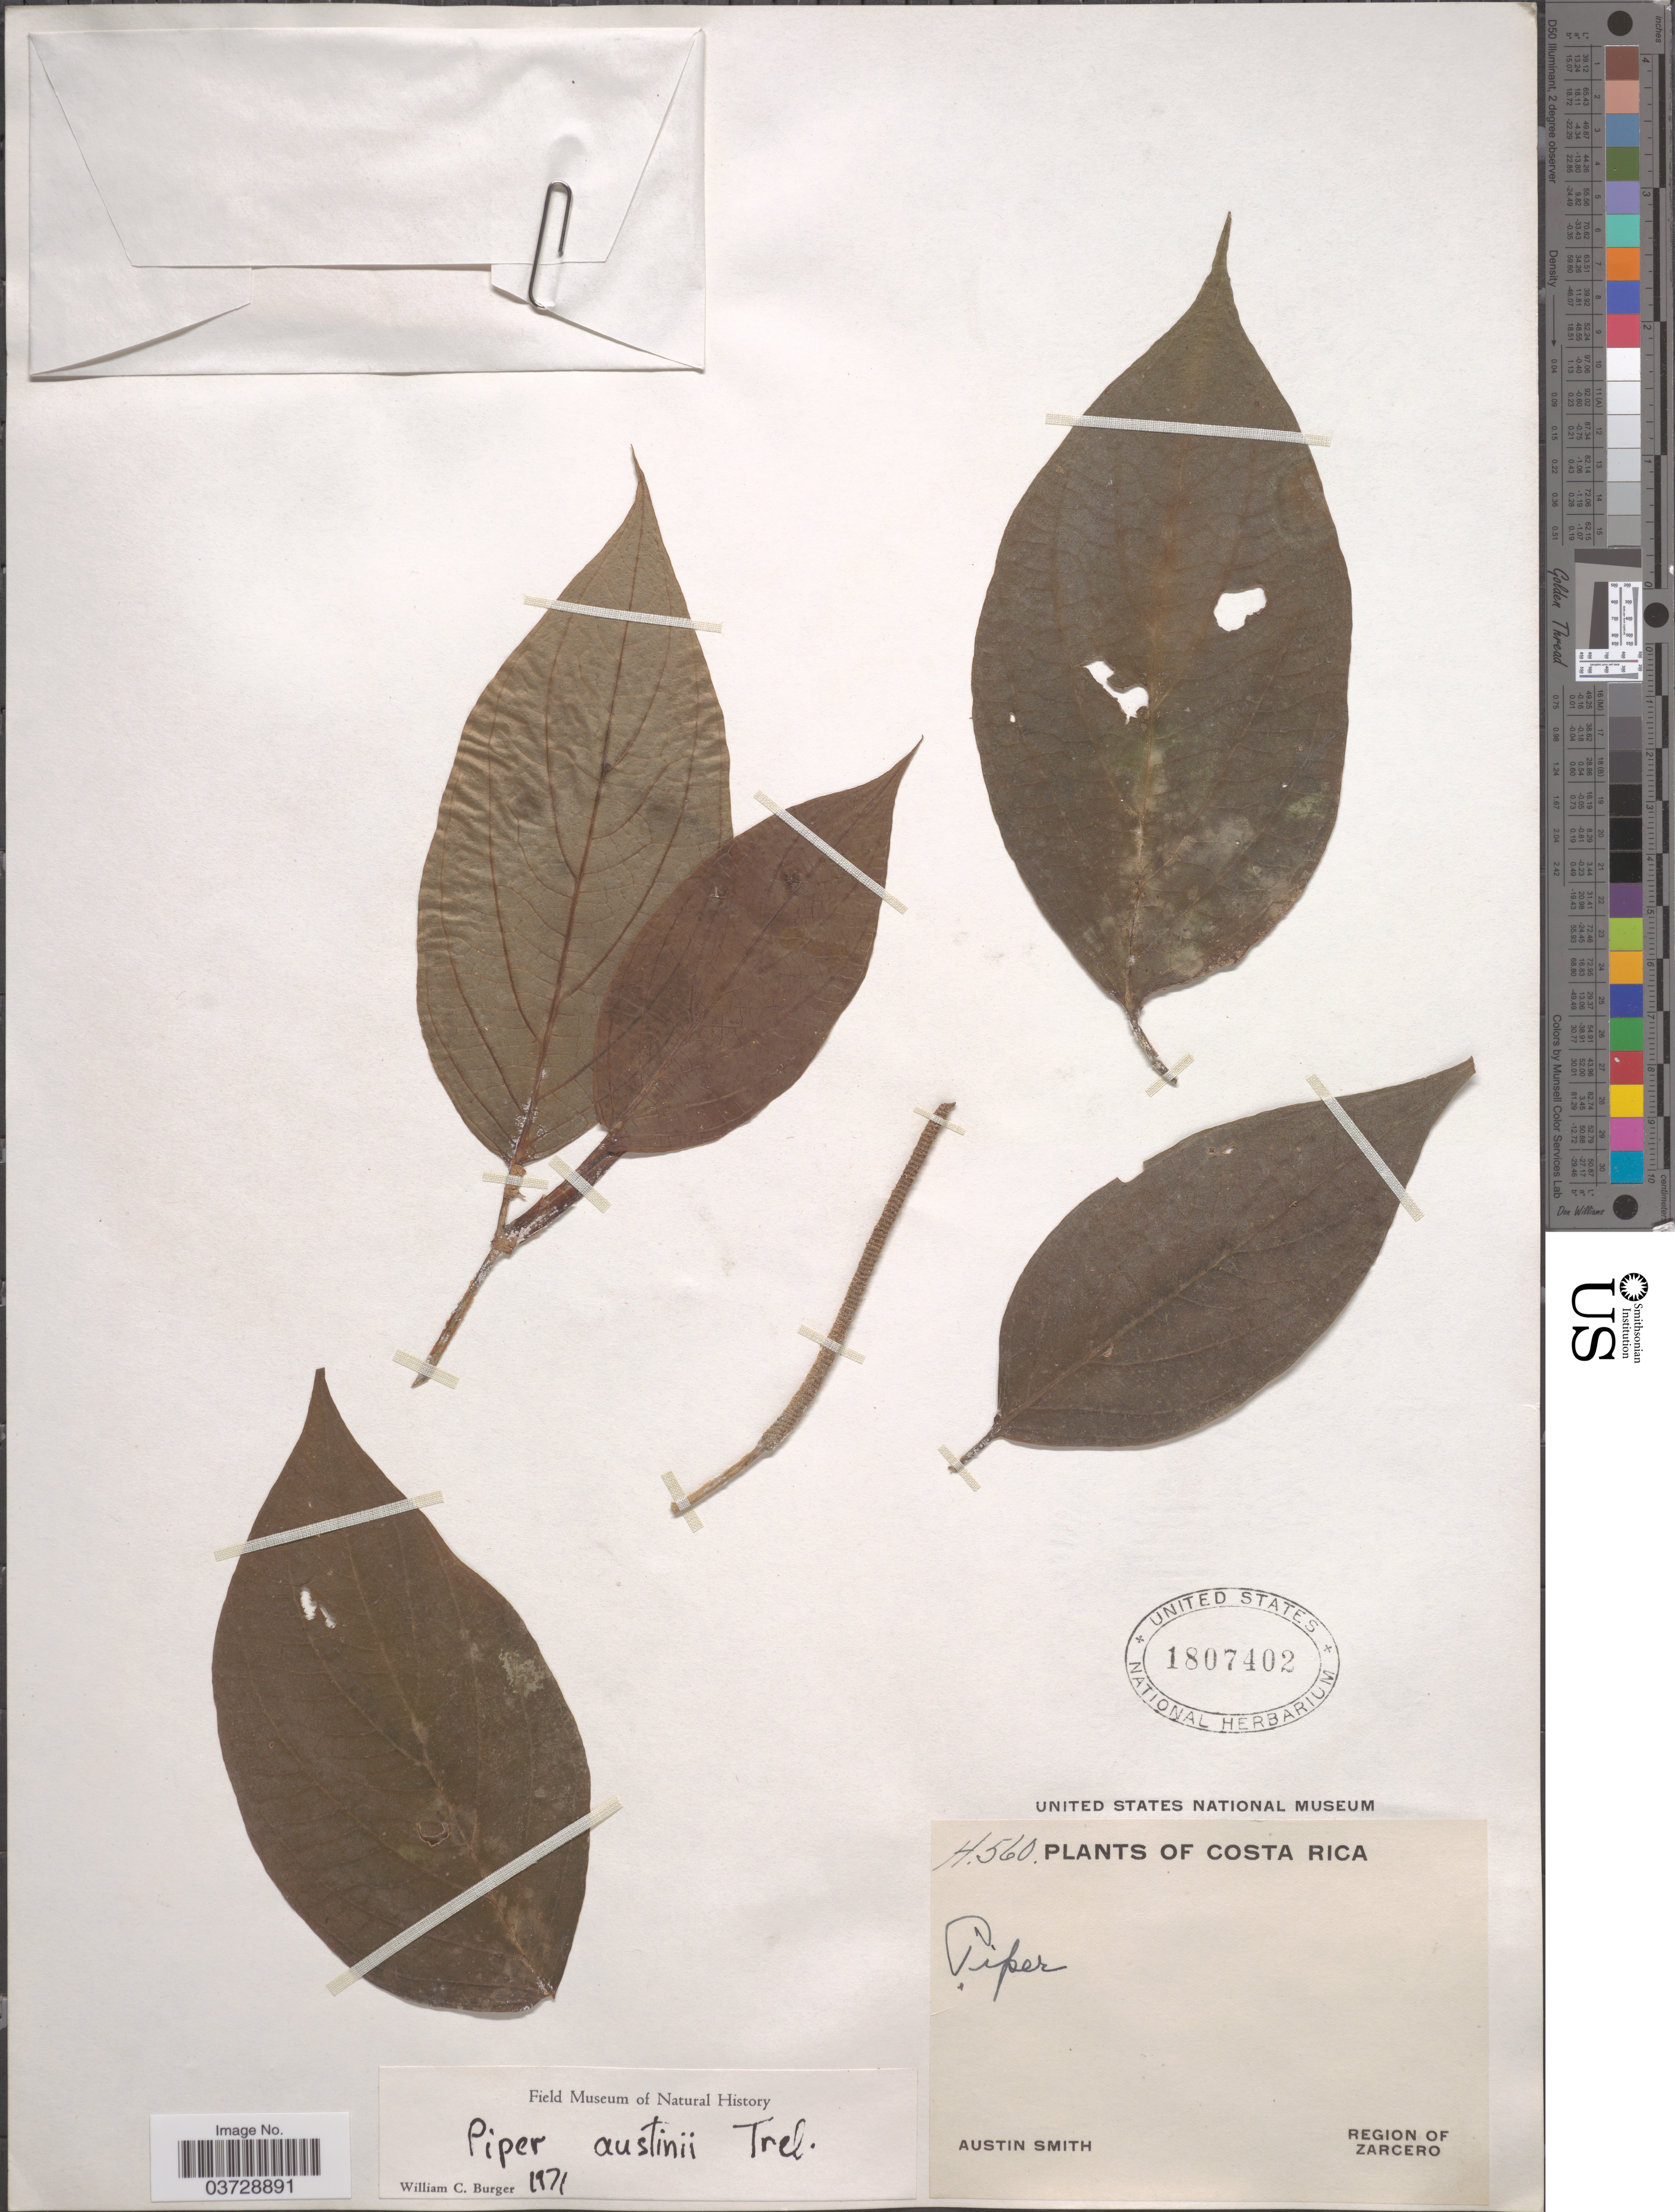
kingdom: Plantae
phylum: Tracheophyta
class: Magnoliopsida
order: Piperales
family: Piperaceae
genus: Piper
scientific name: Piper austini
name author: Trel.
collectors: Aust P. Smith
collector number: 4560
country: Costa Rica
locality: Region of Zarcero.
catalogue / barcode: US 1807402